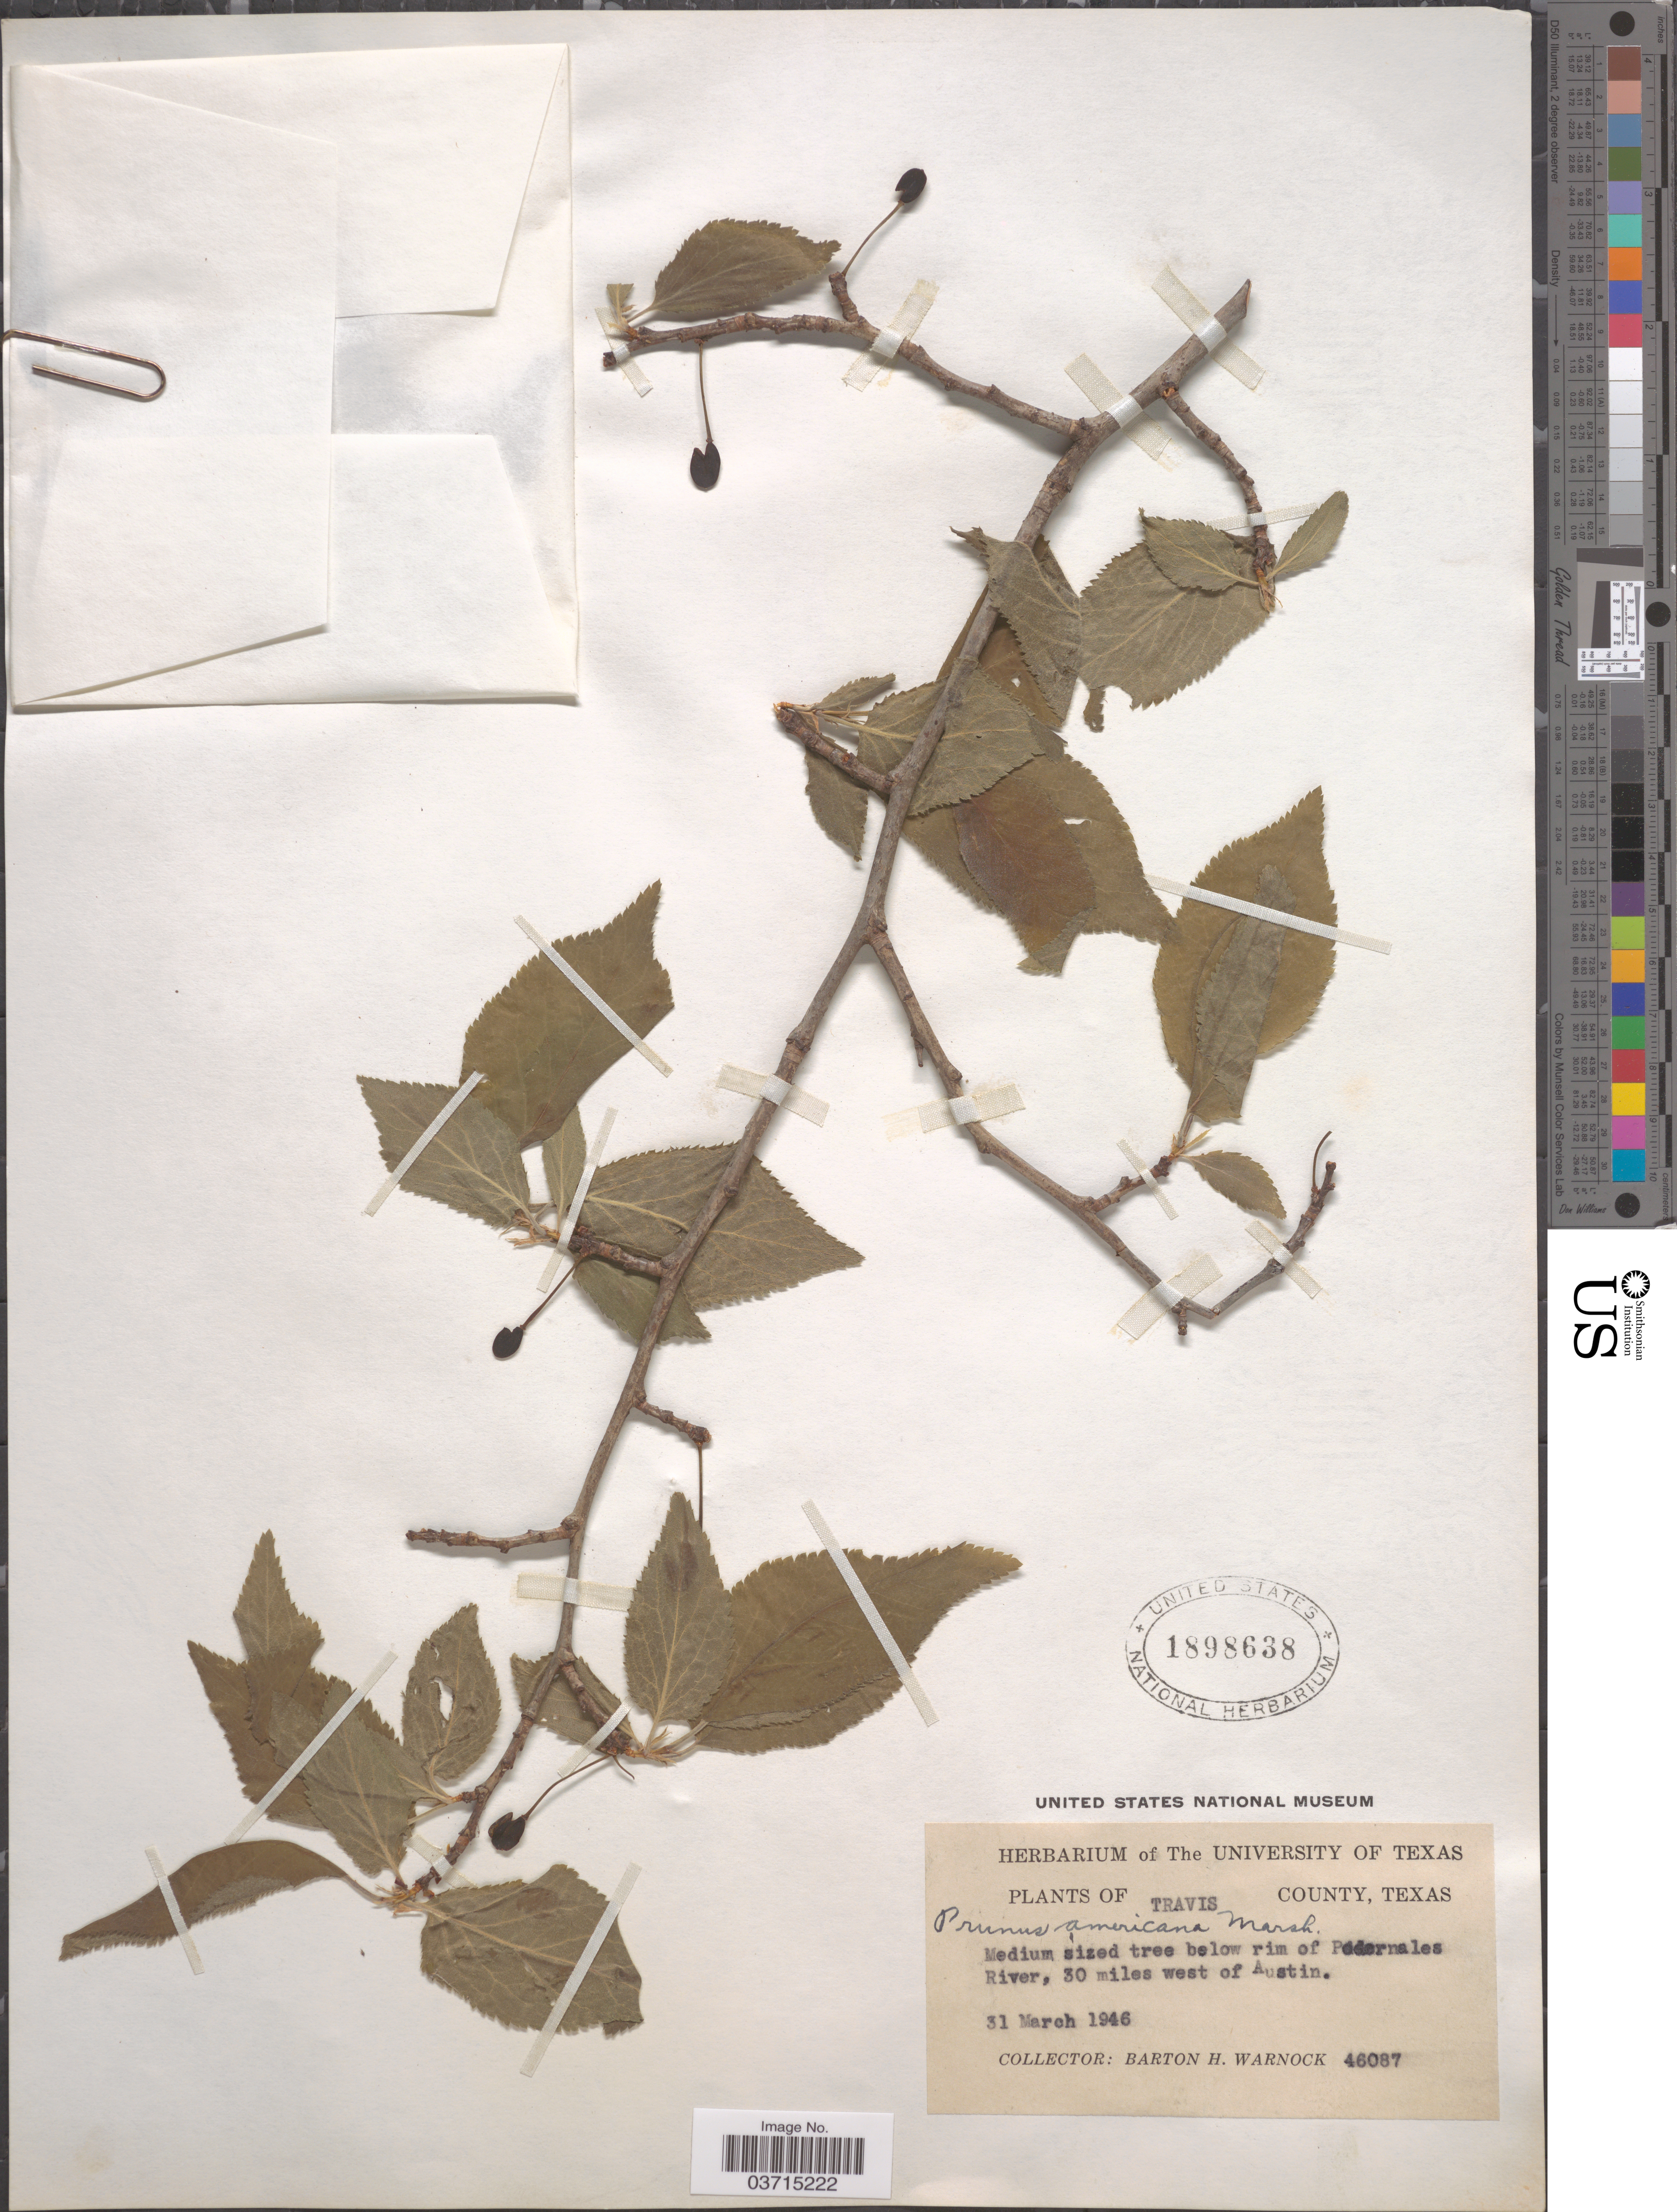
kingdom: Plantae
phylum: Tracheophyta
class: Magnoliopsida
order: Rosales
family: Rosaceae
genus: Prunus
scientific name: Prunus americana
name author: Marshall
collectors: B. H. Warnock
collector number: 46087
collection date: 1946-03-31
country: United States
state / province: Texas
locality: Travis County. Below rim of Pedernales River, 30 miles west of Austin.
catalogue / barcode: US 1898638